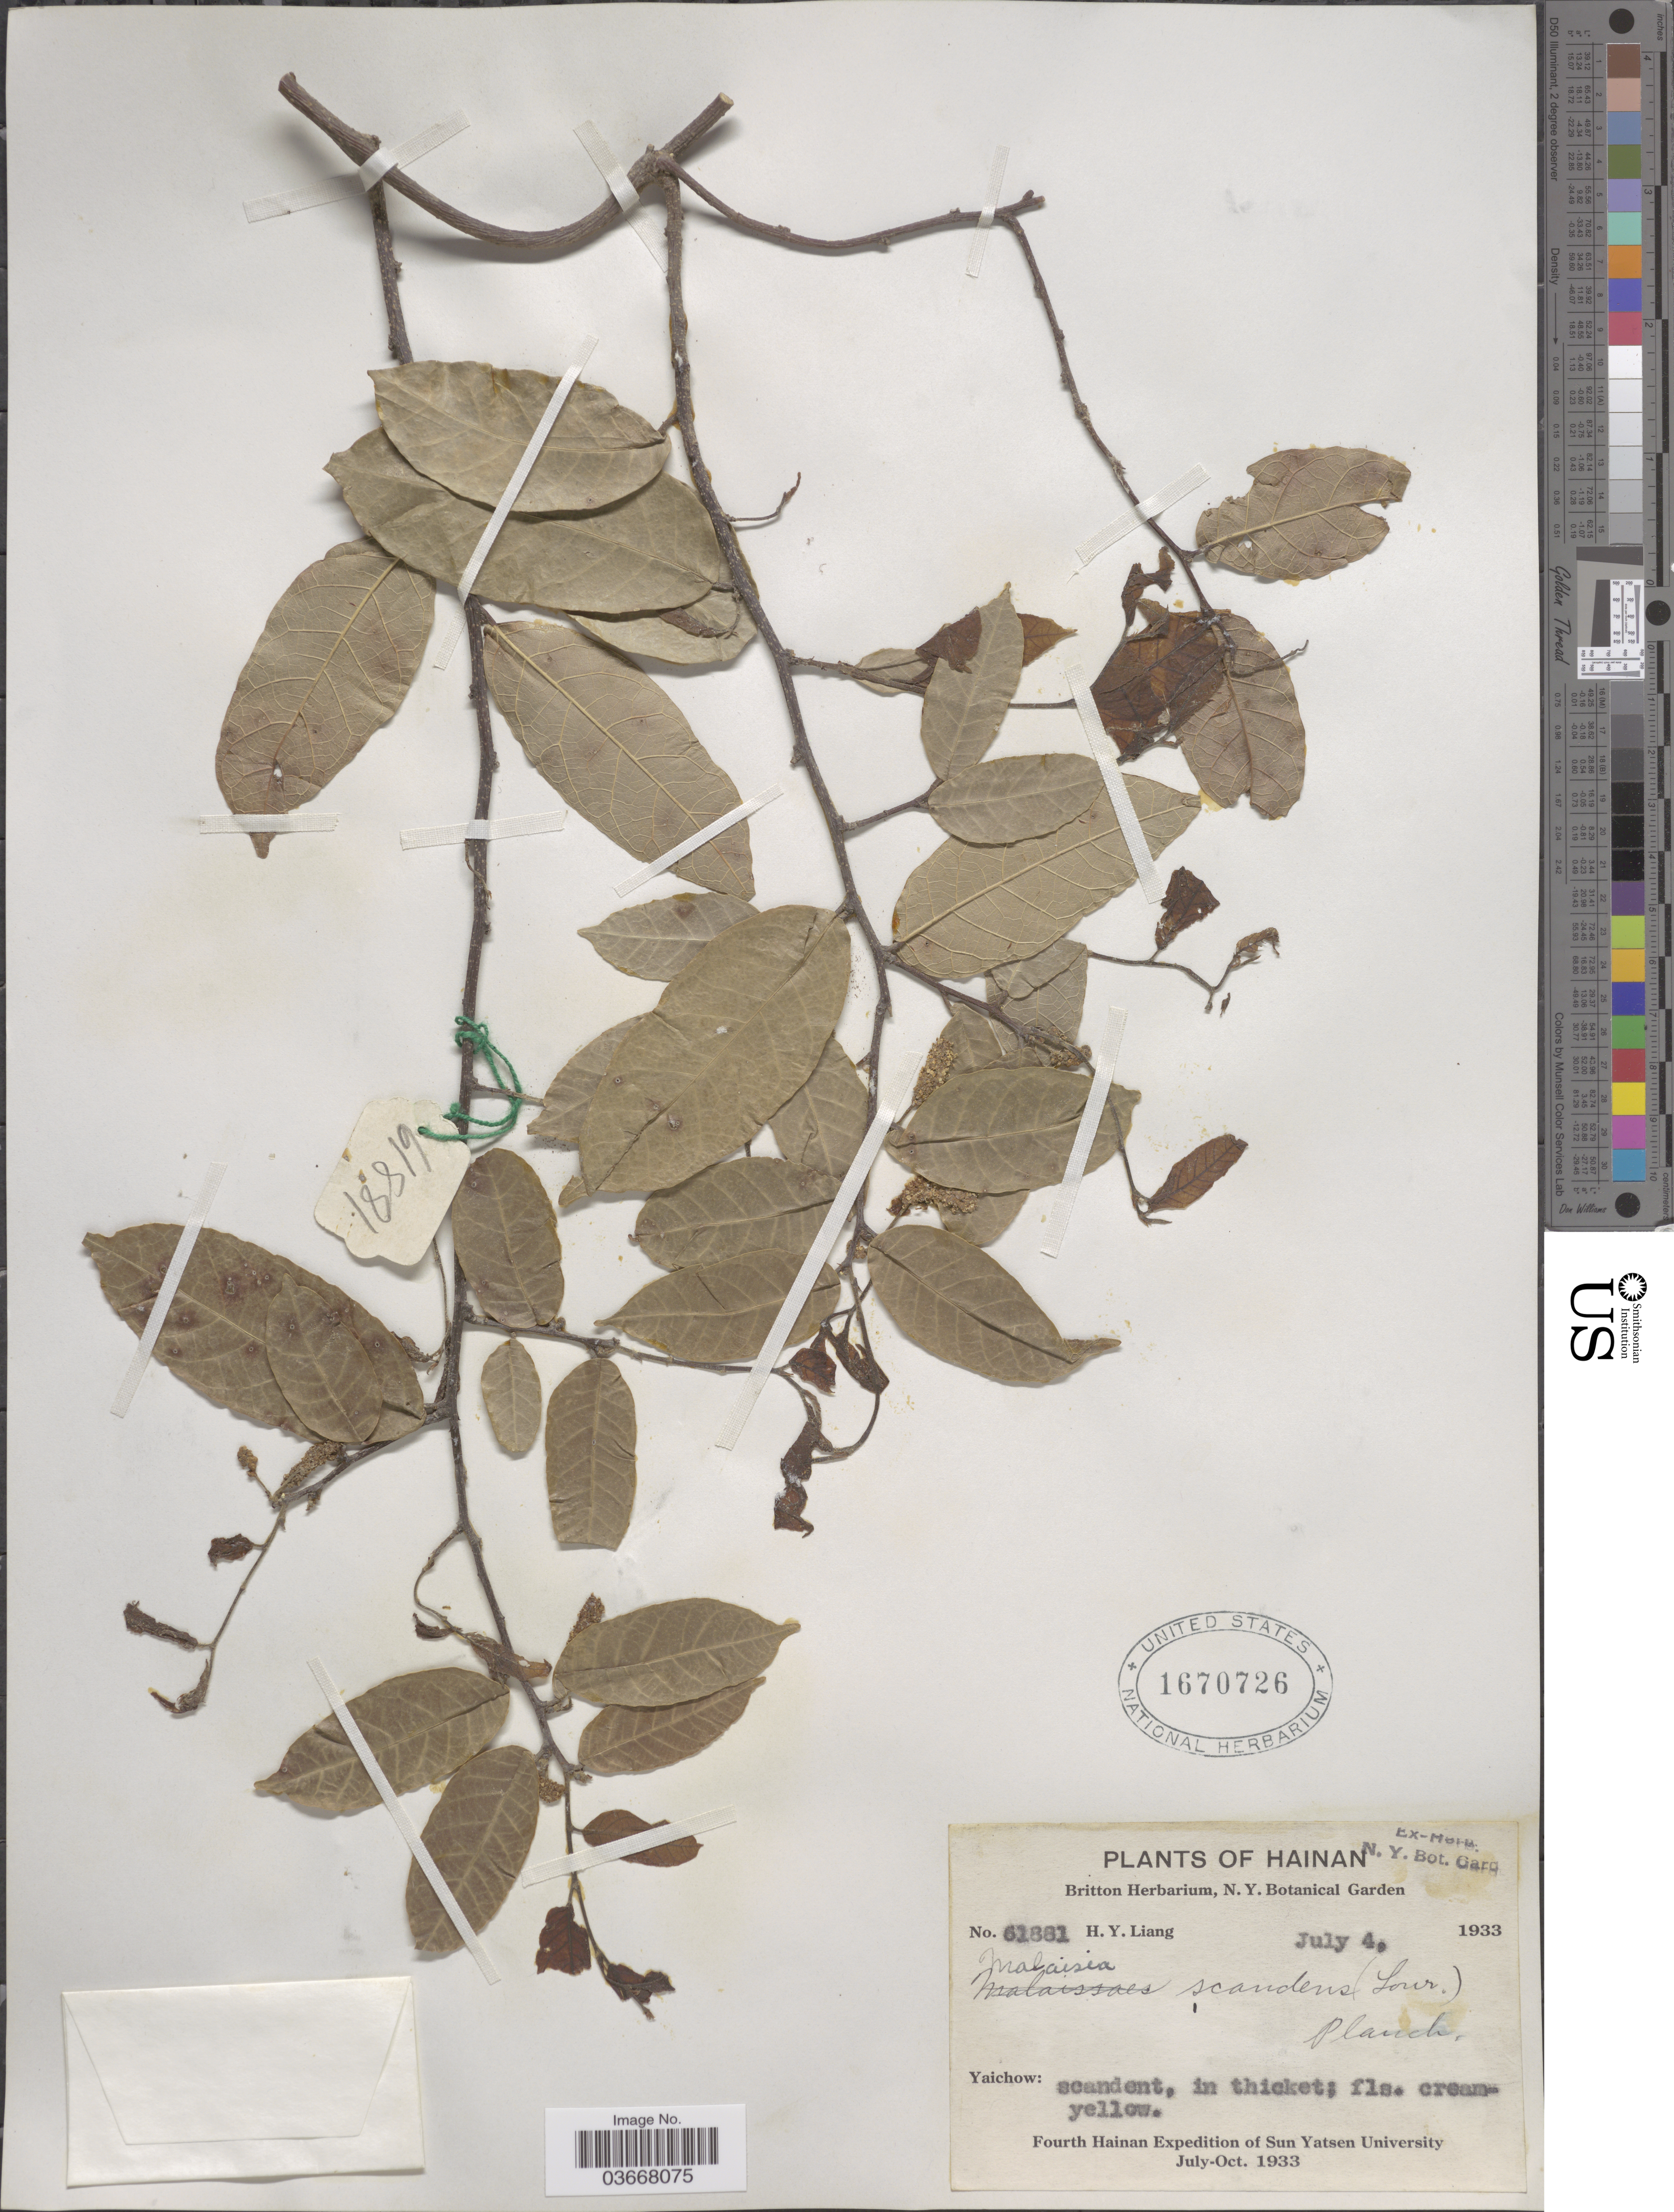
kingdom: Plantae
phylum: Tracheophyta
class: Magnoliopsida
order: Rosales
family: Moraceae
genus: Malaisia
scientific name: Malaisia scandens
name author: (Lour.) Planch.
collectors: H. Y. Liang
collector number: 61881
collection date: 1933-07-04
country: China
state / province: Hainan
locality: Yaichow.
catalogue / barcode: US 1670726